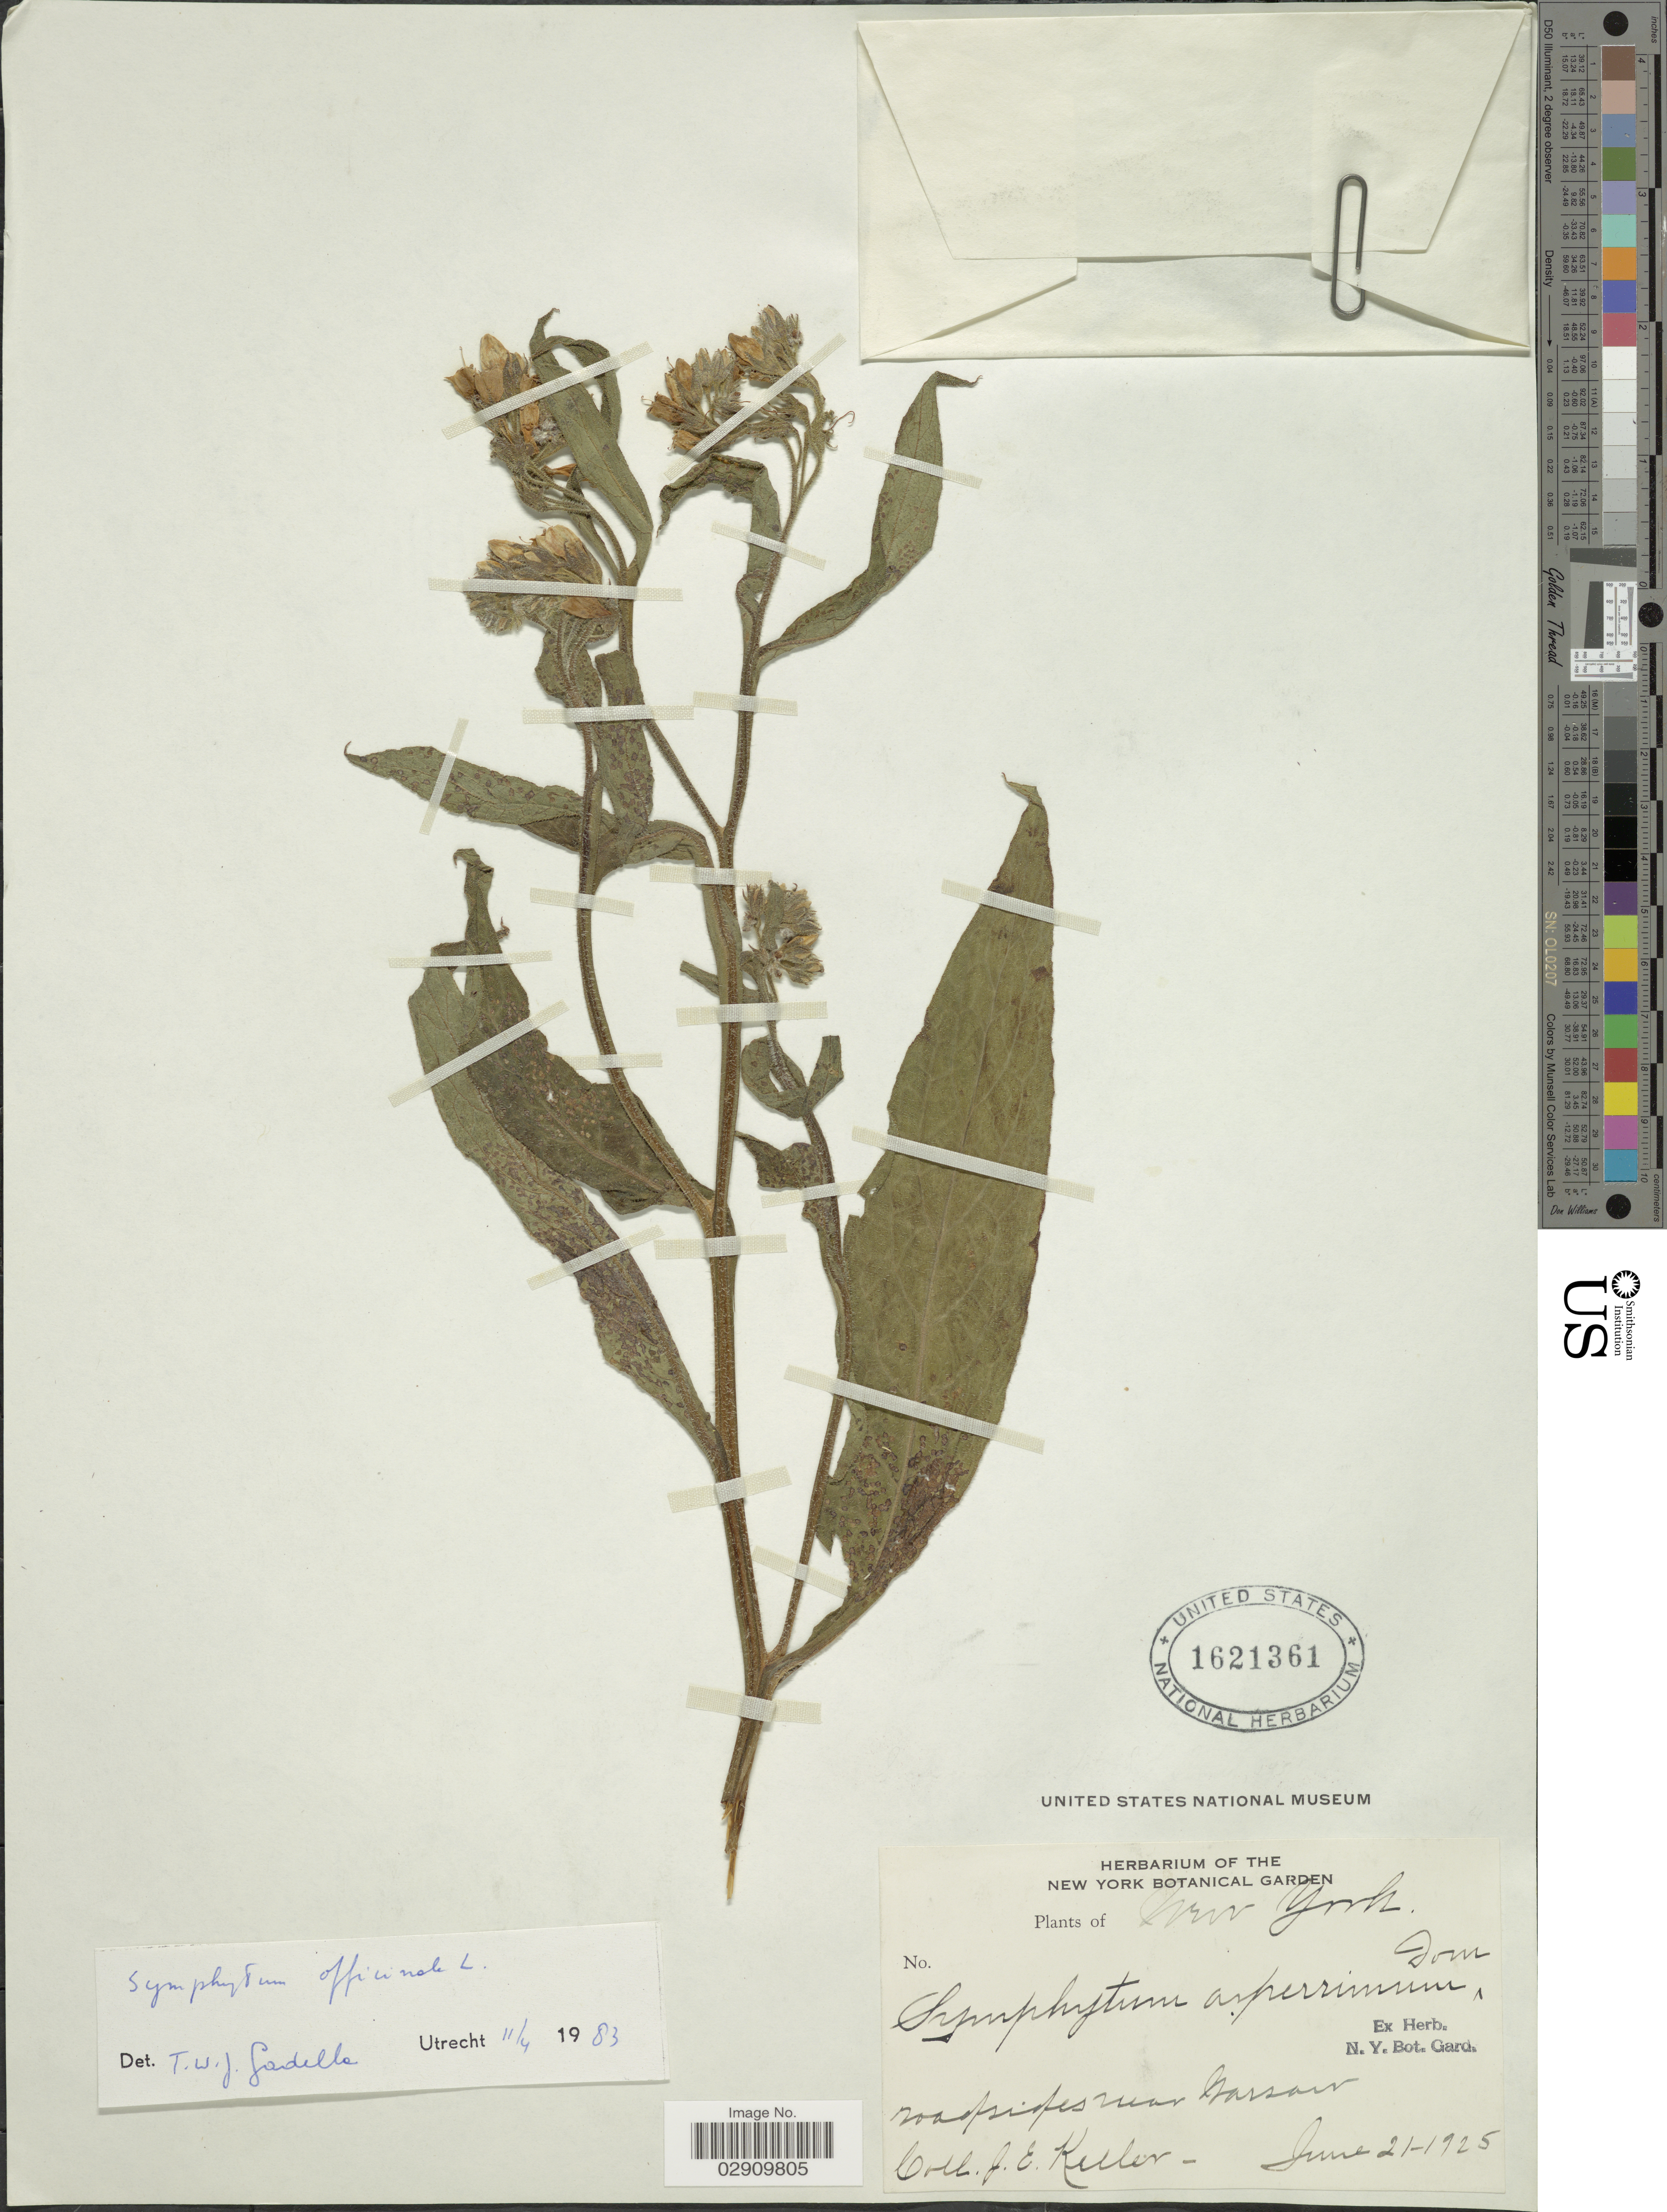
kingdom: Plantae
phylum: Tracheophyta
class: Magnoliopsida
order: Boraginales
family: Boraginaceae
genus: Symphytum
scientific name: Symphytum officinale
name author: L.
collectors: J. Keller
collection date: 1925-06-21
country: United States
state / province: New York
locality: Roadsides near Nassaw.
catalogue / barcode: US 1621361